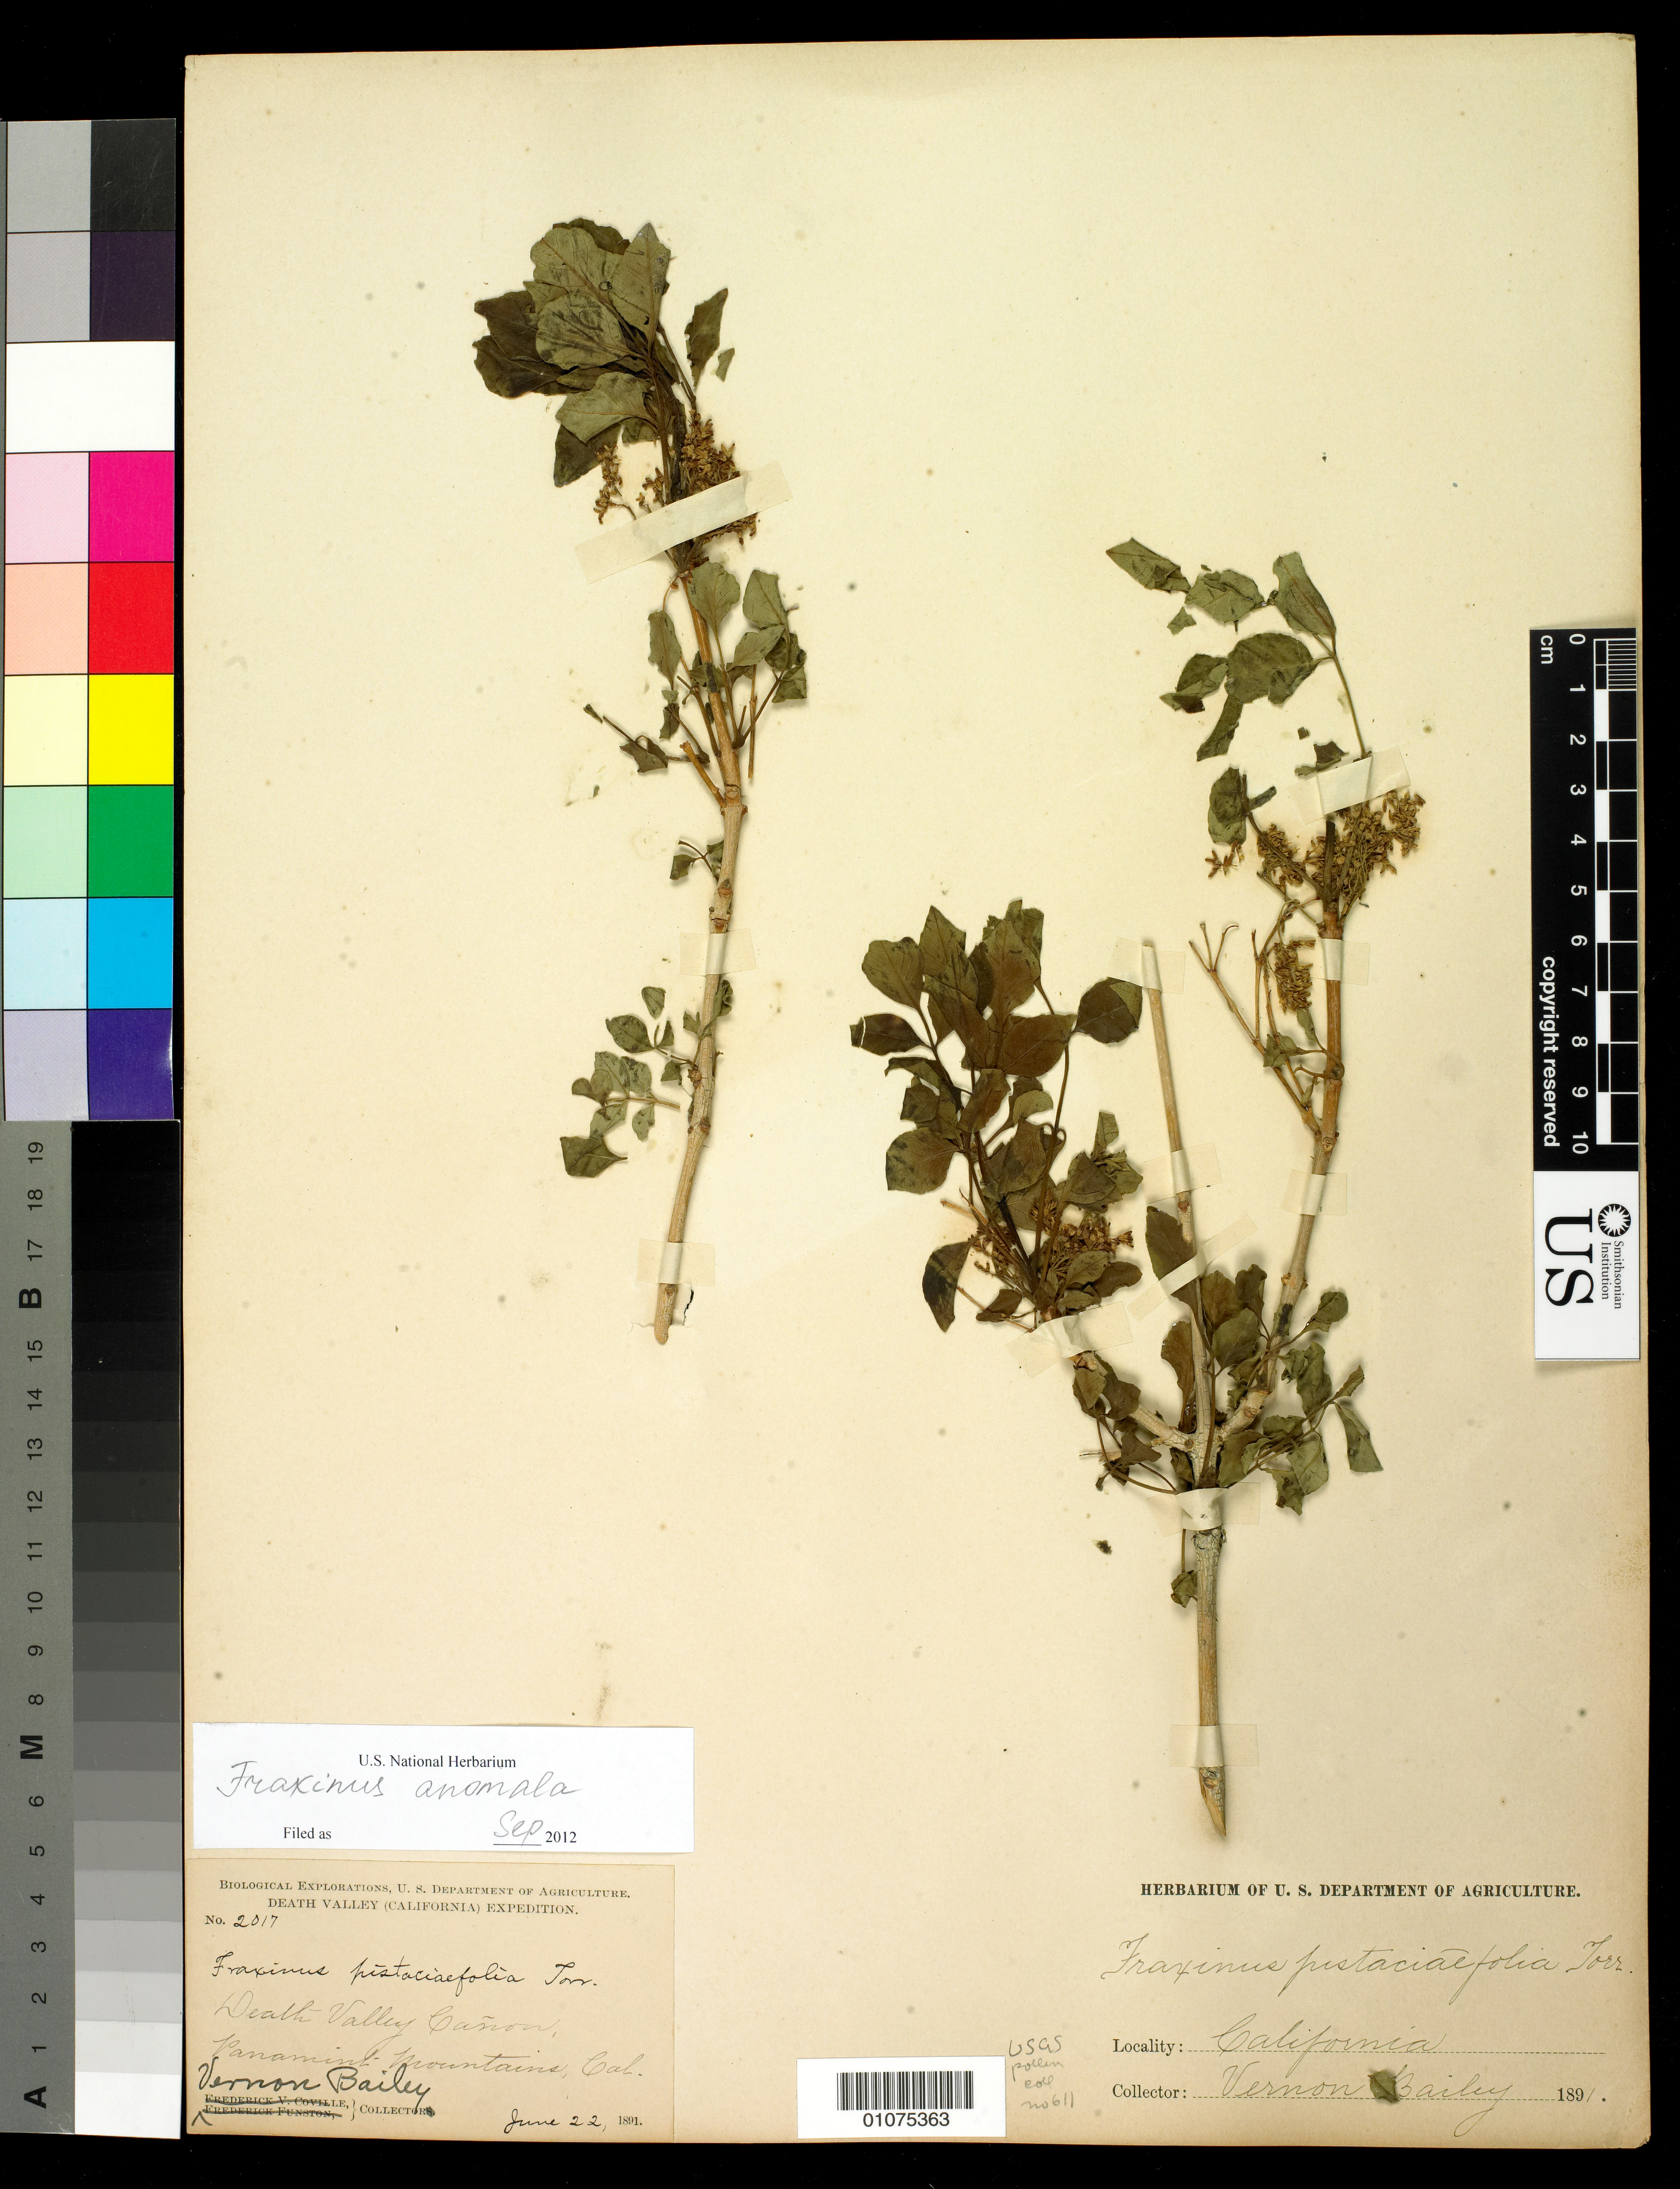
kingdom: Plantae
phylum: Tracheophyta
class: Magnoliopsida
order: Lamiales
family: Oleaceae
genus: Fraxinus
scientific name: Fraxinus anomala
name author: Torr. ex S. Watson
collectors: V. O. Bailey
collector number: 2017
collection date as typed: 22 Jun 1891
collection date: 1891-06-22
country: United States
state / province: California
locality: Death Valley Canyon, Panamint Mts.